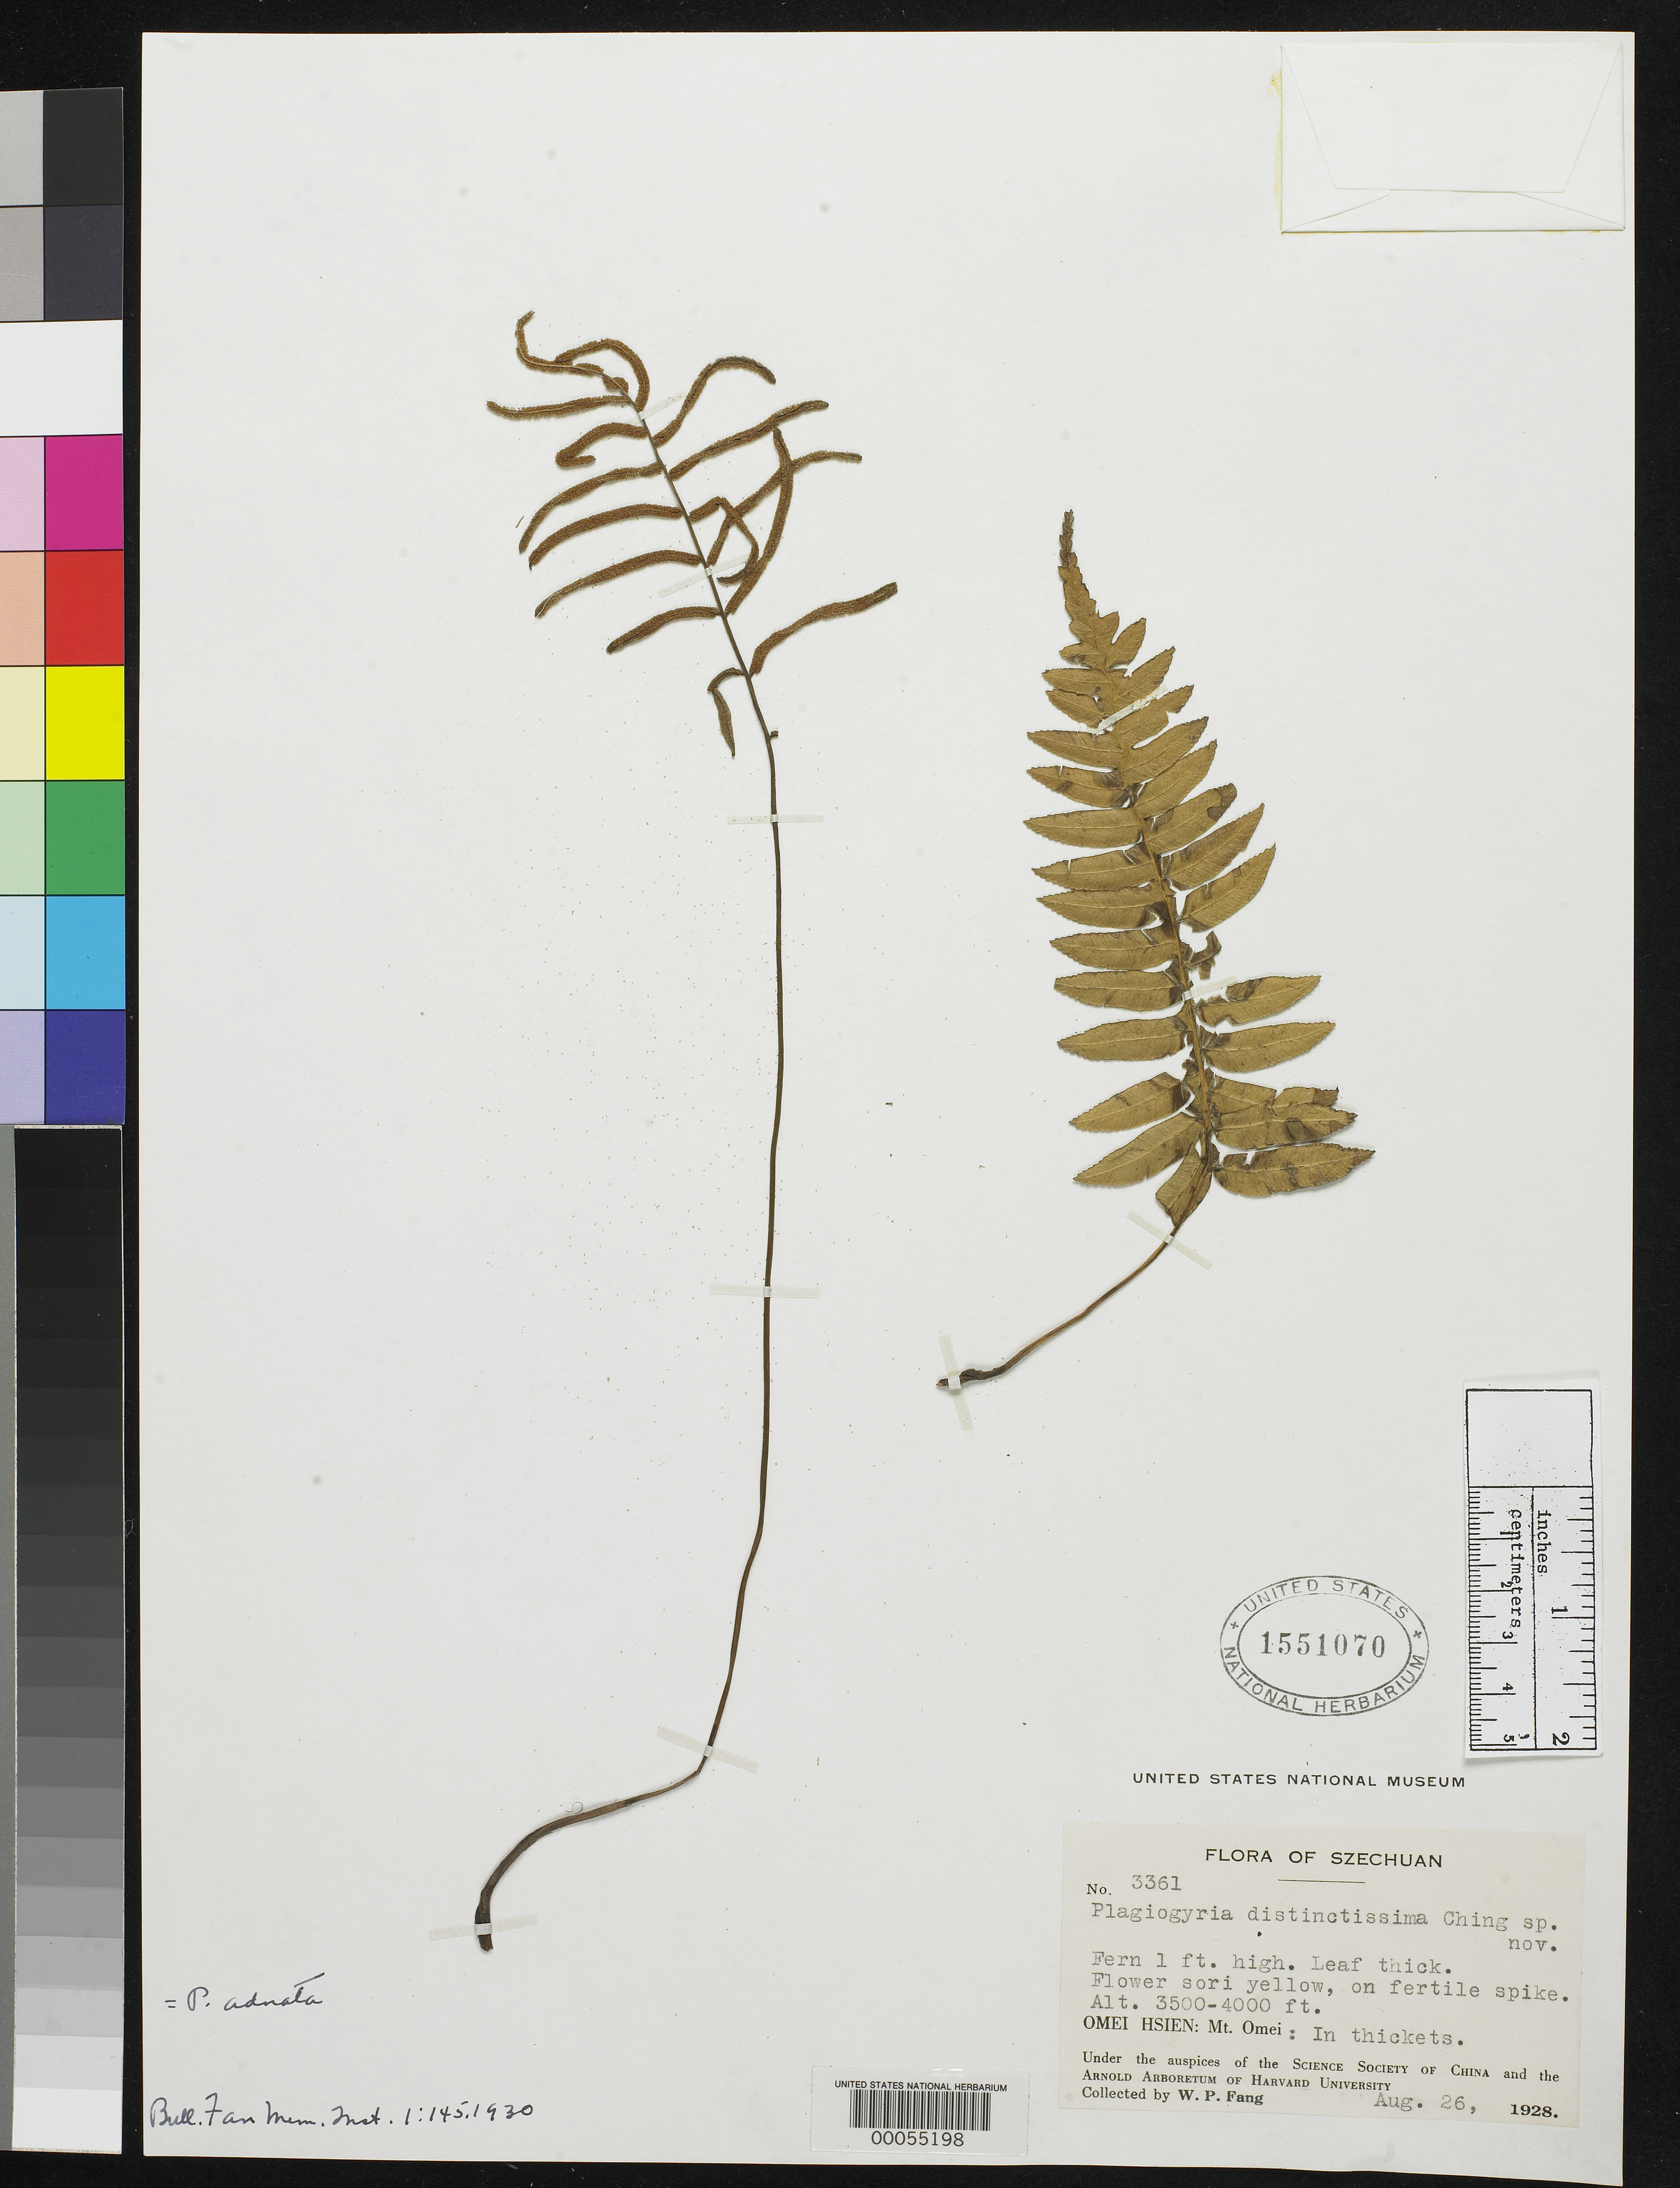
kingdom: Plantae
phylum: Tracheophyta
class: Polypodiopsida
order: Cyatheales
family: Plagiogyriaceae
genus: Plagiogyria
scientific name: Plagiogyria distinctissima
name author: Ching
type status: Type Collection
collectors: W. P. Fang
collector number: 3361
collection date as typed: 26 Aug 1928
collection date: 1928-08-26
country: China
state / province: Sichuan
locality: Omei Hsien, Mt. Omei.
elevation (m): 1067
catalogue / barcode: US 1551070